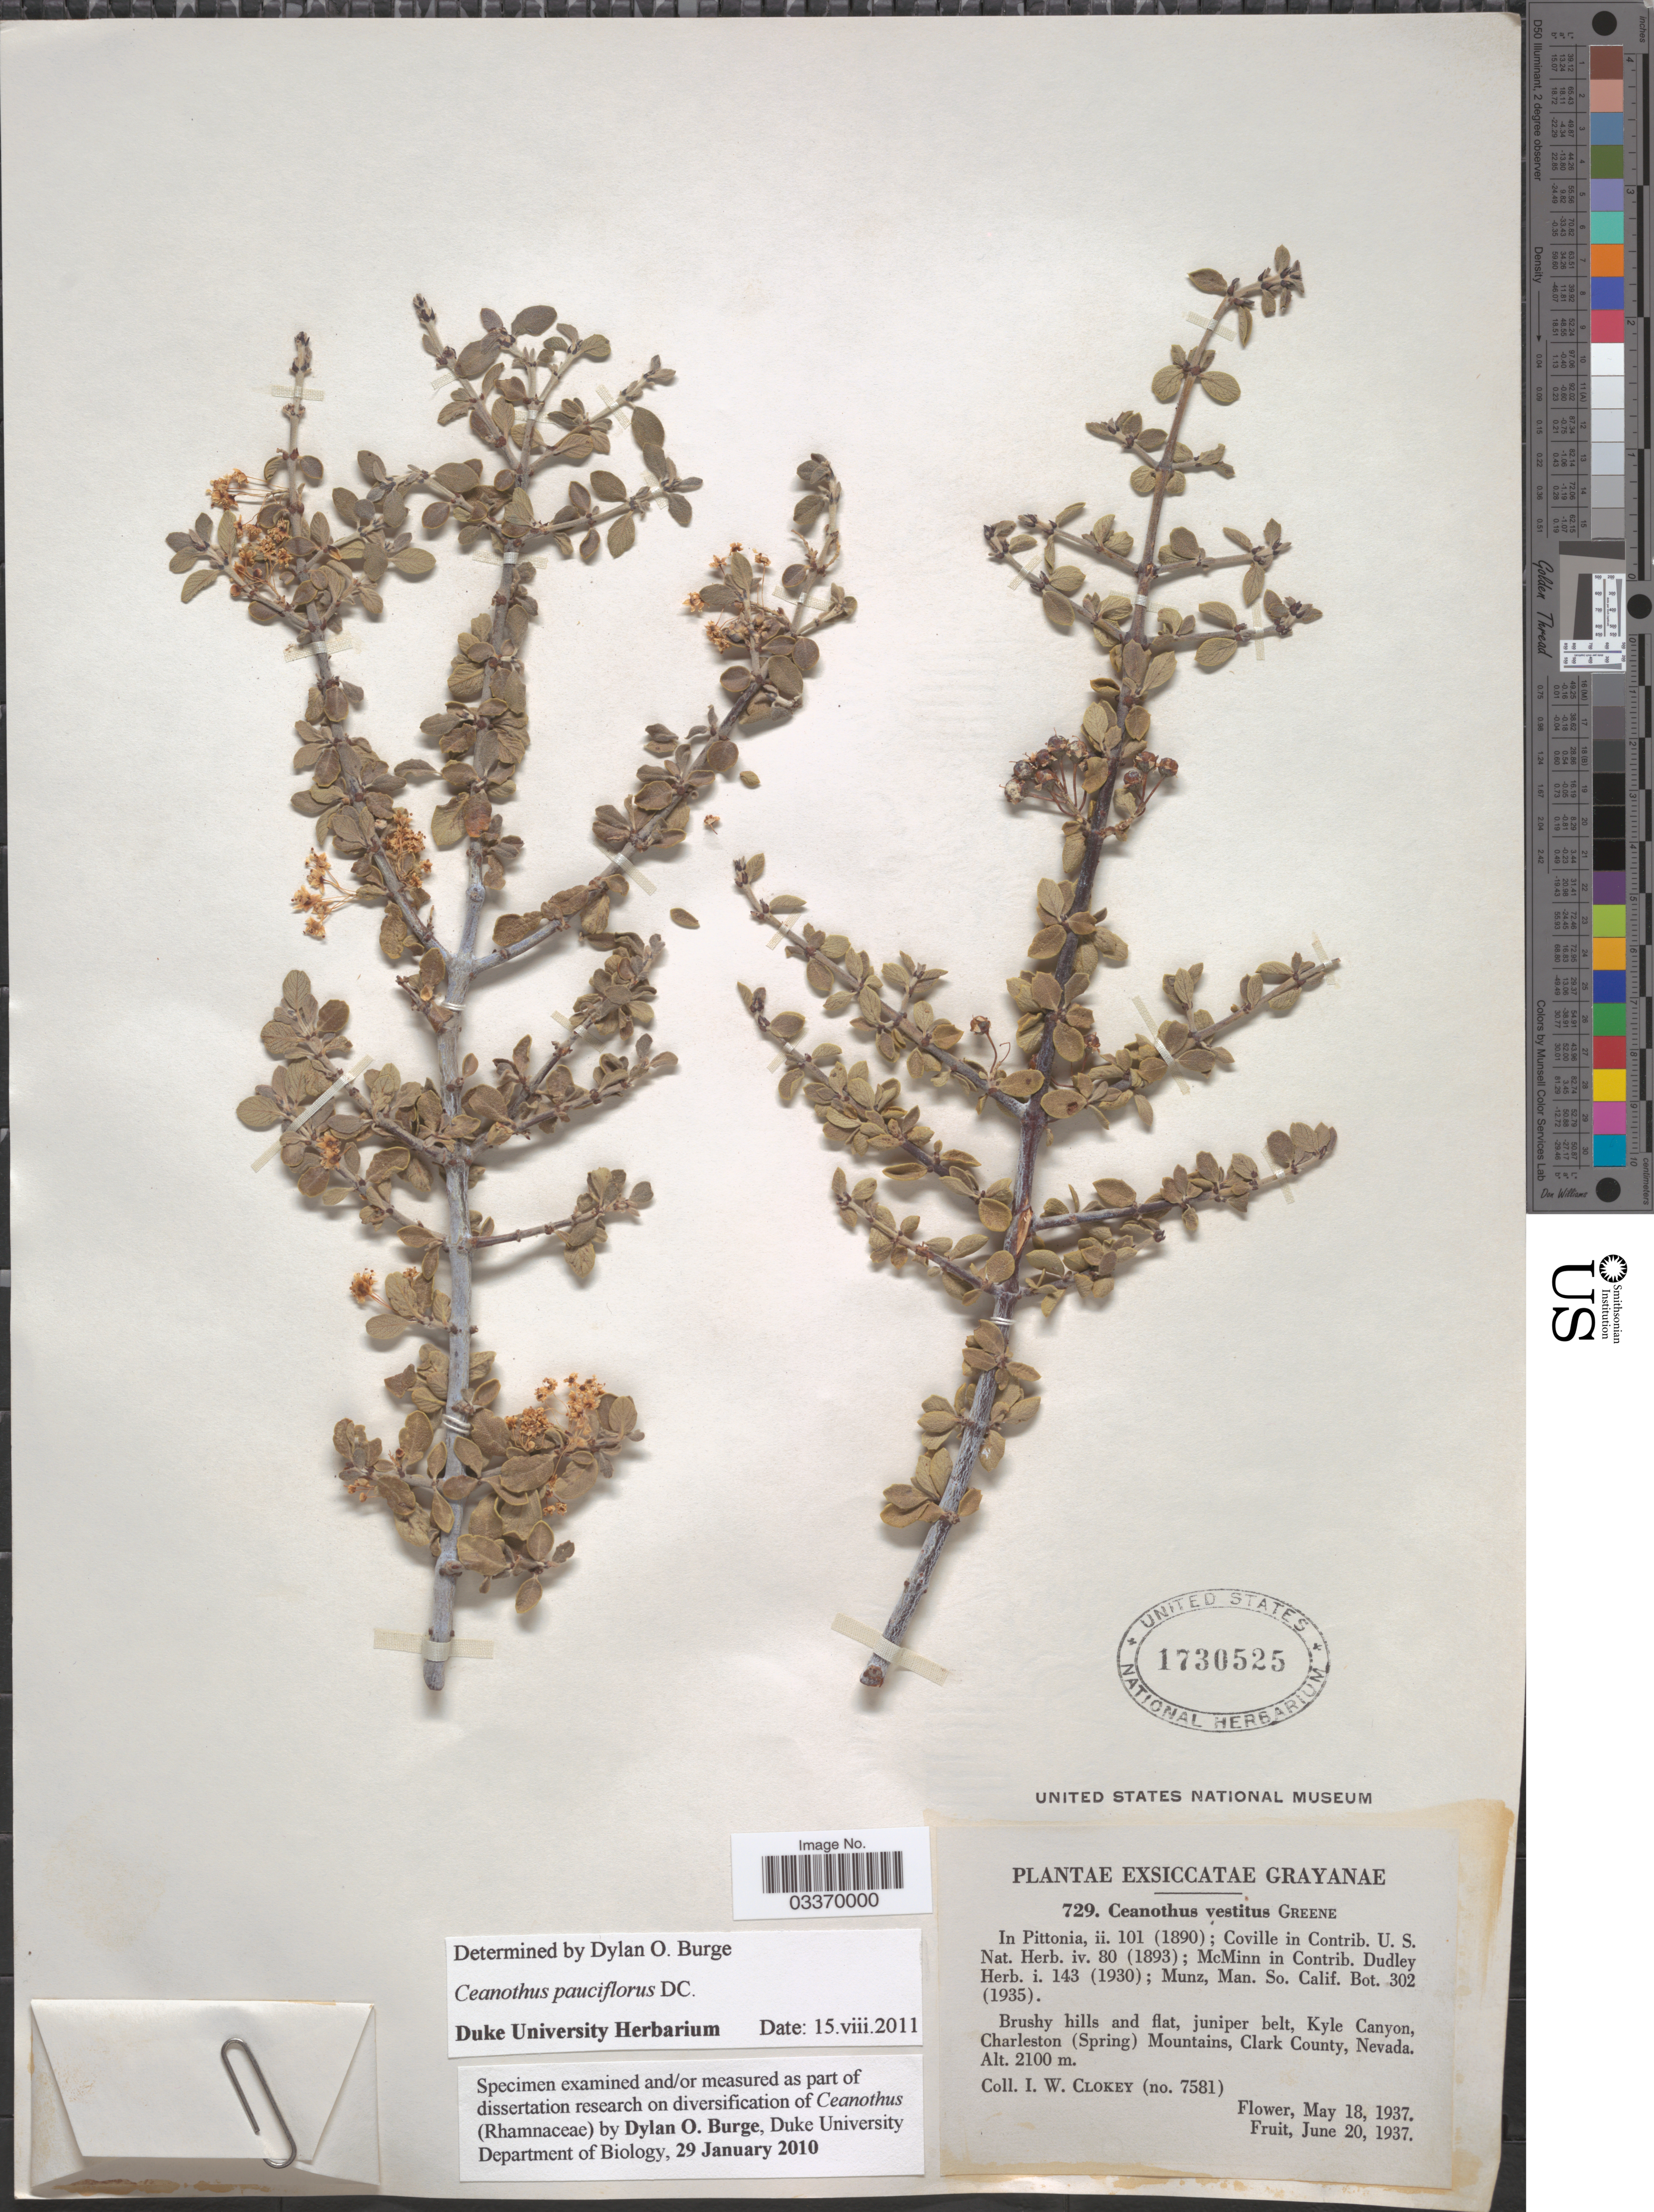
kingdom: Plantae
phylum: Tracheophyta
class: Magnoliopsida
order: Rosales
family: Rhamnaceae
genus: Ceanothus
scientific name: Ceanothus pauciflorus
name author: DC.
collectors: I. W. Clokey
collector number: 7581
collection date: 1937-05-18/1937-06-20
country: United States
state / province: Nevada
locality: Brushy hills and flat, juniper belt, Kyle Canyon, Charleston (Spring) Mountains, Clark County.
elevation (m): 2100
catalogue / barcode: US 1730525